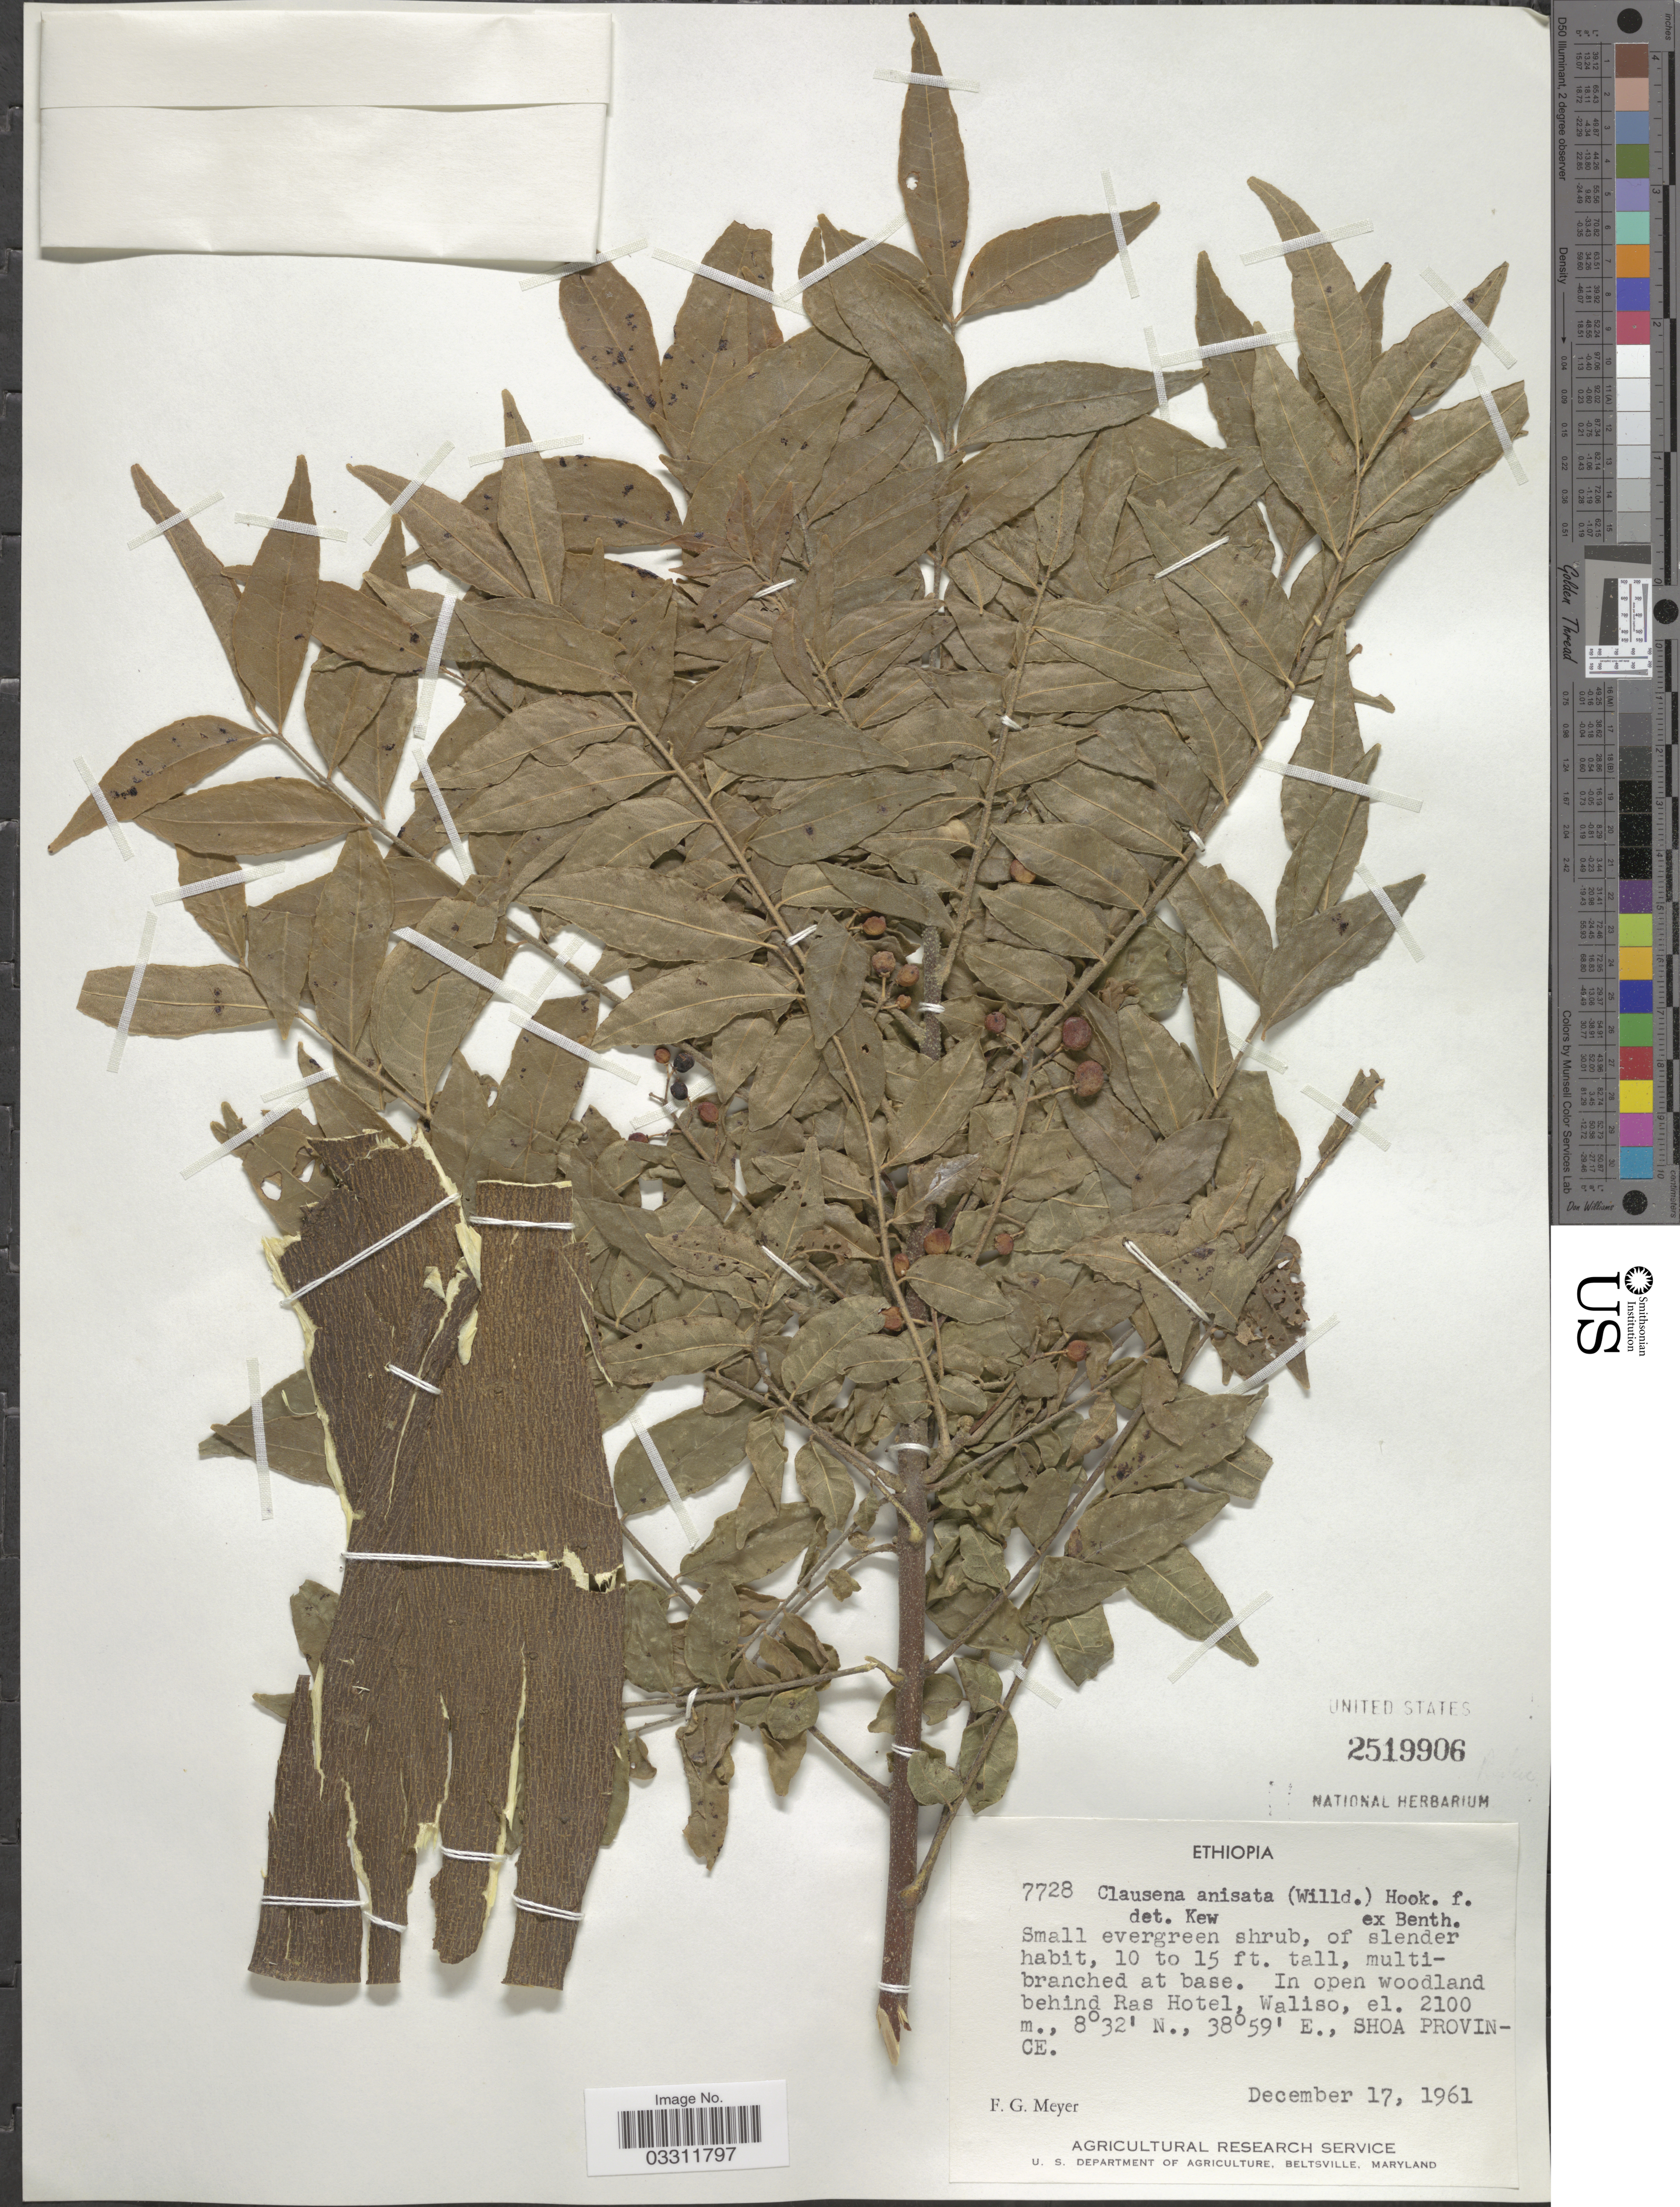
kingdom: Plantae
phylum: Tracheophyta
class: Magnoliopsida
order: Sapindales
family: Rutaceae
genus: Clausena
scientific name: Clausena anisata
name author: (Willd.) Benth.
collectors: F. G. Meyer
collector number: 7728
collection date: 1961-12-17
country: Ethiopia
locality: In openwoodland behind Ras Hotel, Waliso. Shoa Province.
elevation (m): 2100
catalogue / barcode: US 2519906